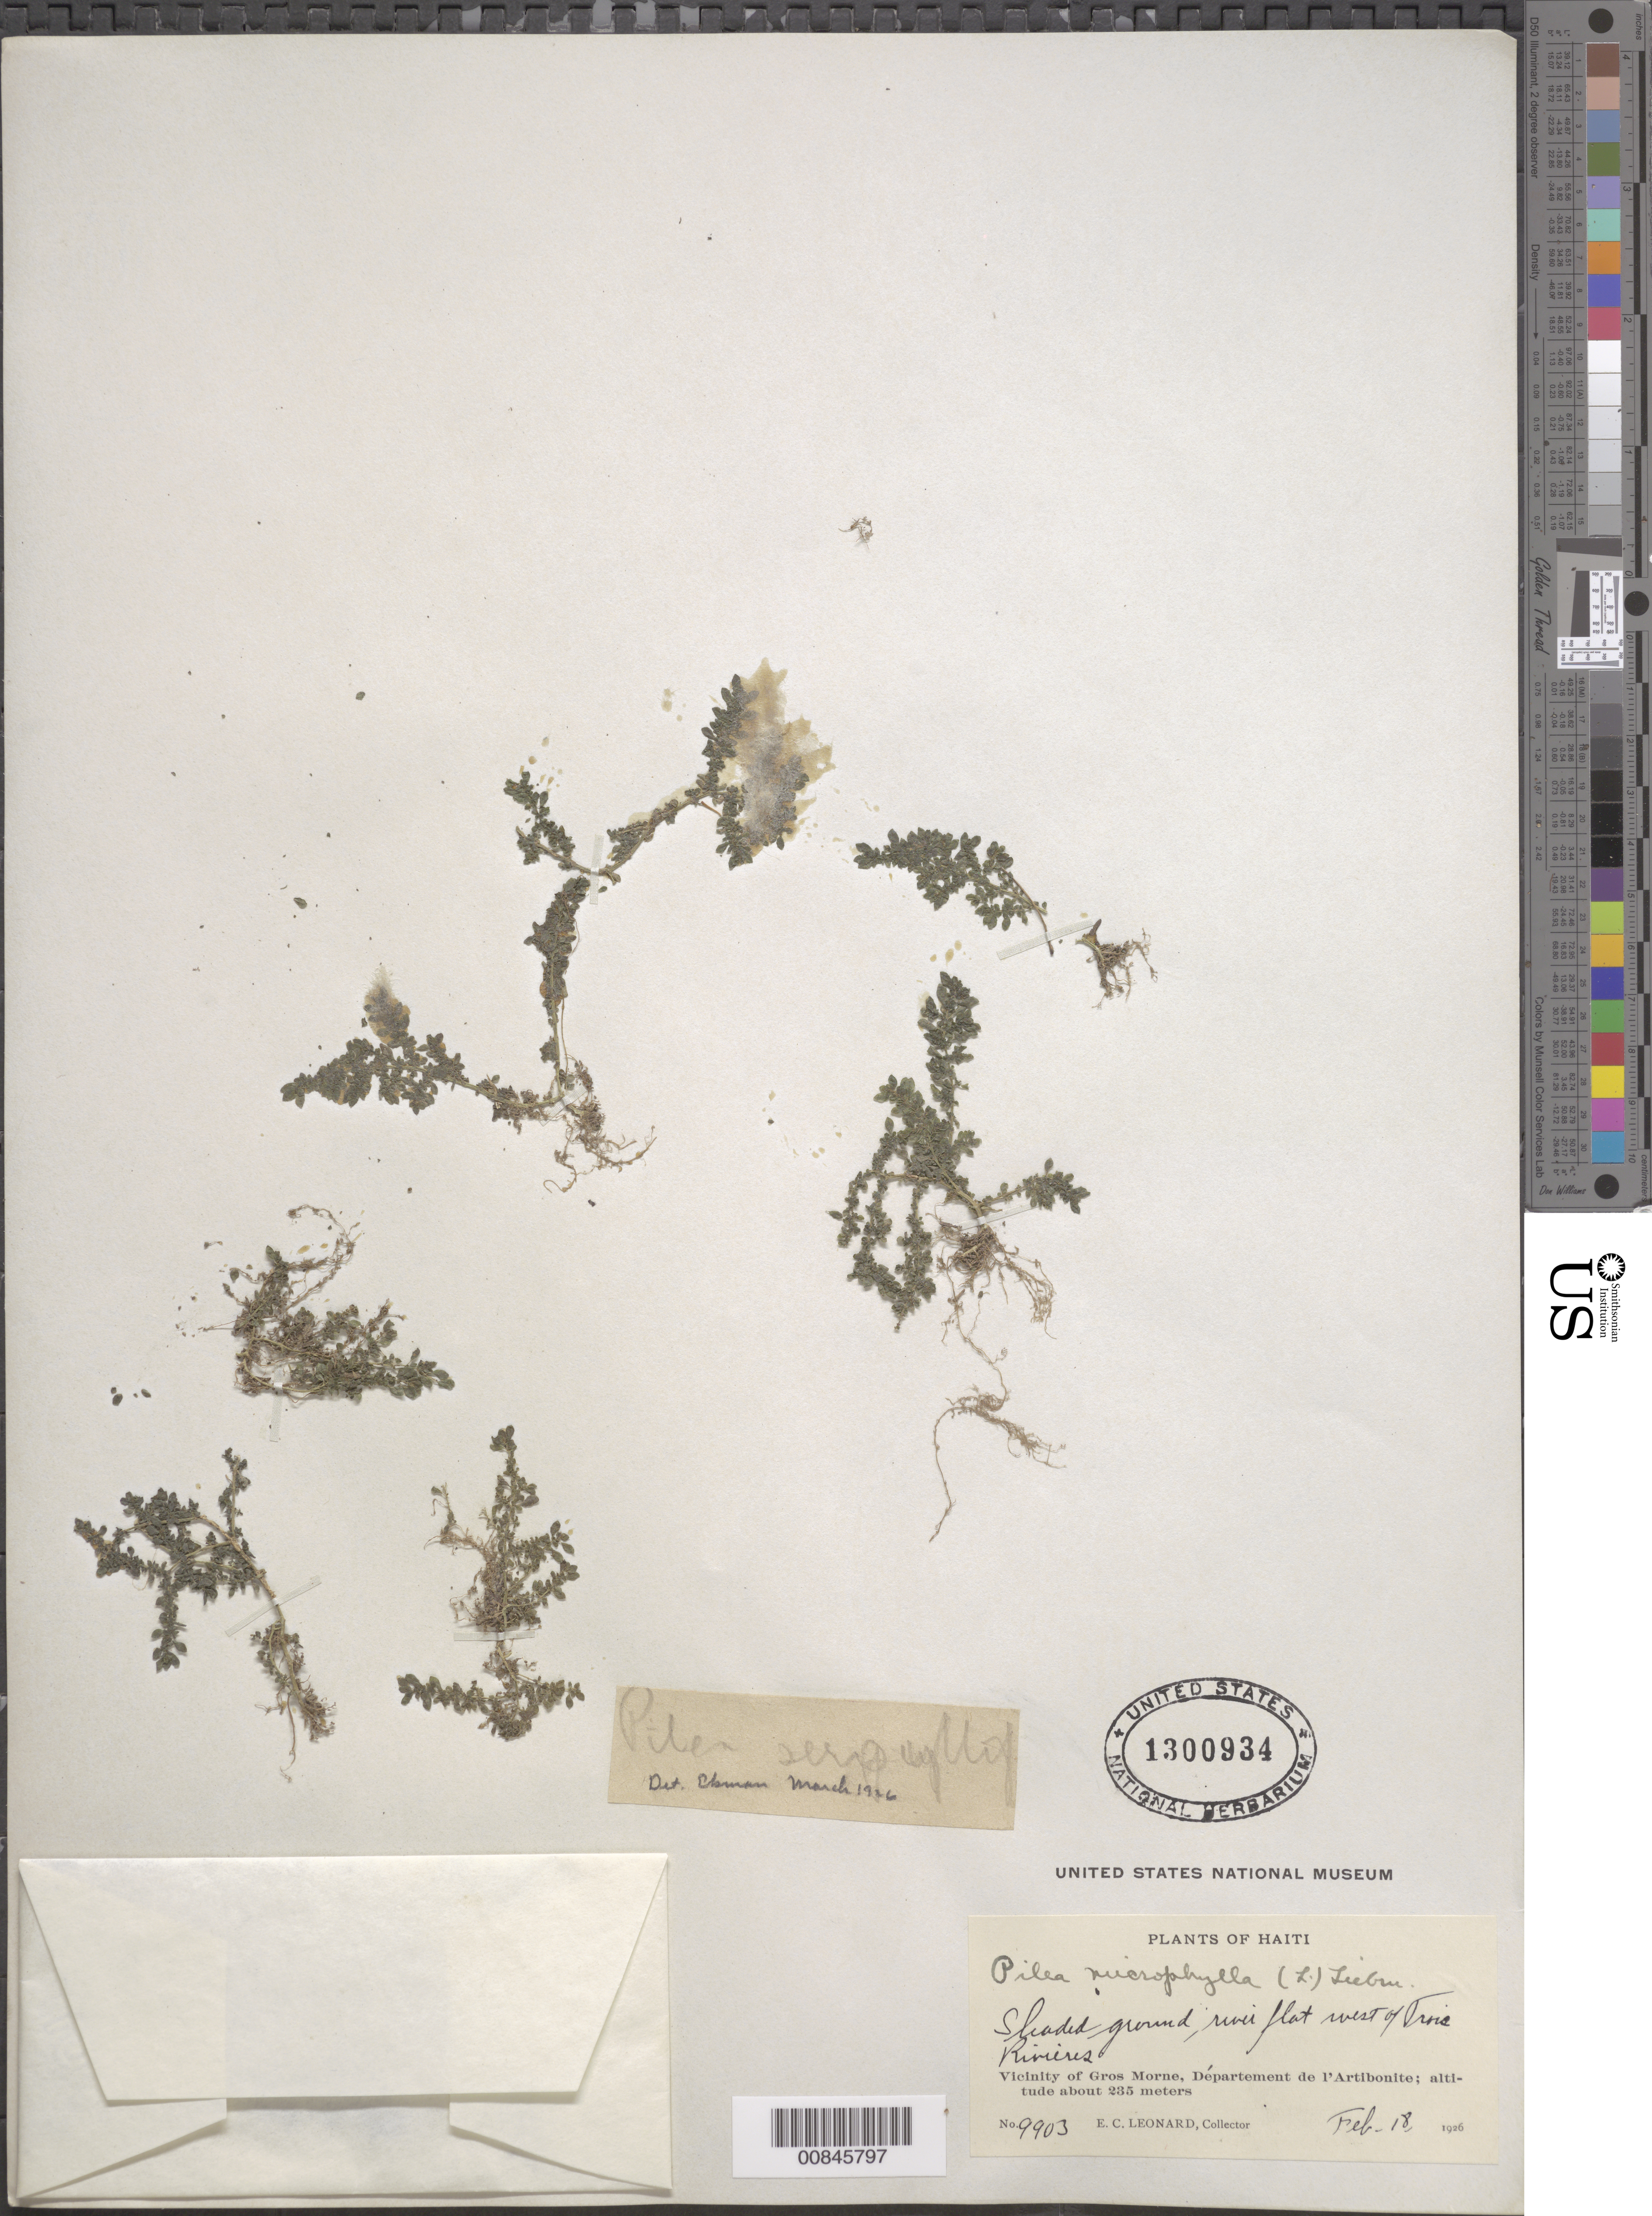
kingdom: Plantae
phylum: Tracheophyta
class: Magnoliopsida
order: Rosales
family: Urticaceae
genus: Pilea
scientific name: Pilea microphylla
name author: (L.) Liebm.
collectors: E. C. Leonard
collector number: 9903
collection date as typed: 18 Feb 1926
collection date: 1926-02-18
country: Haiti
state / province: Artibonite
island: Hispaniola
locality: River flat west of Trois Rivières. Vicinity of Gros Morne.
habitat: Shaded ground, river flat west of Trois Rivieres.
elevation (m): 235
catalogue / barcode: US 1300934